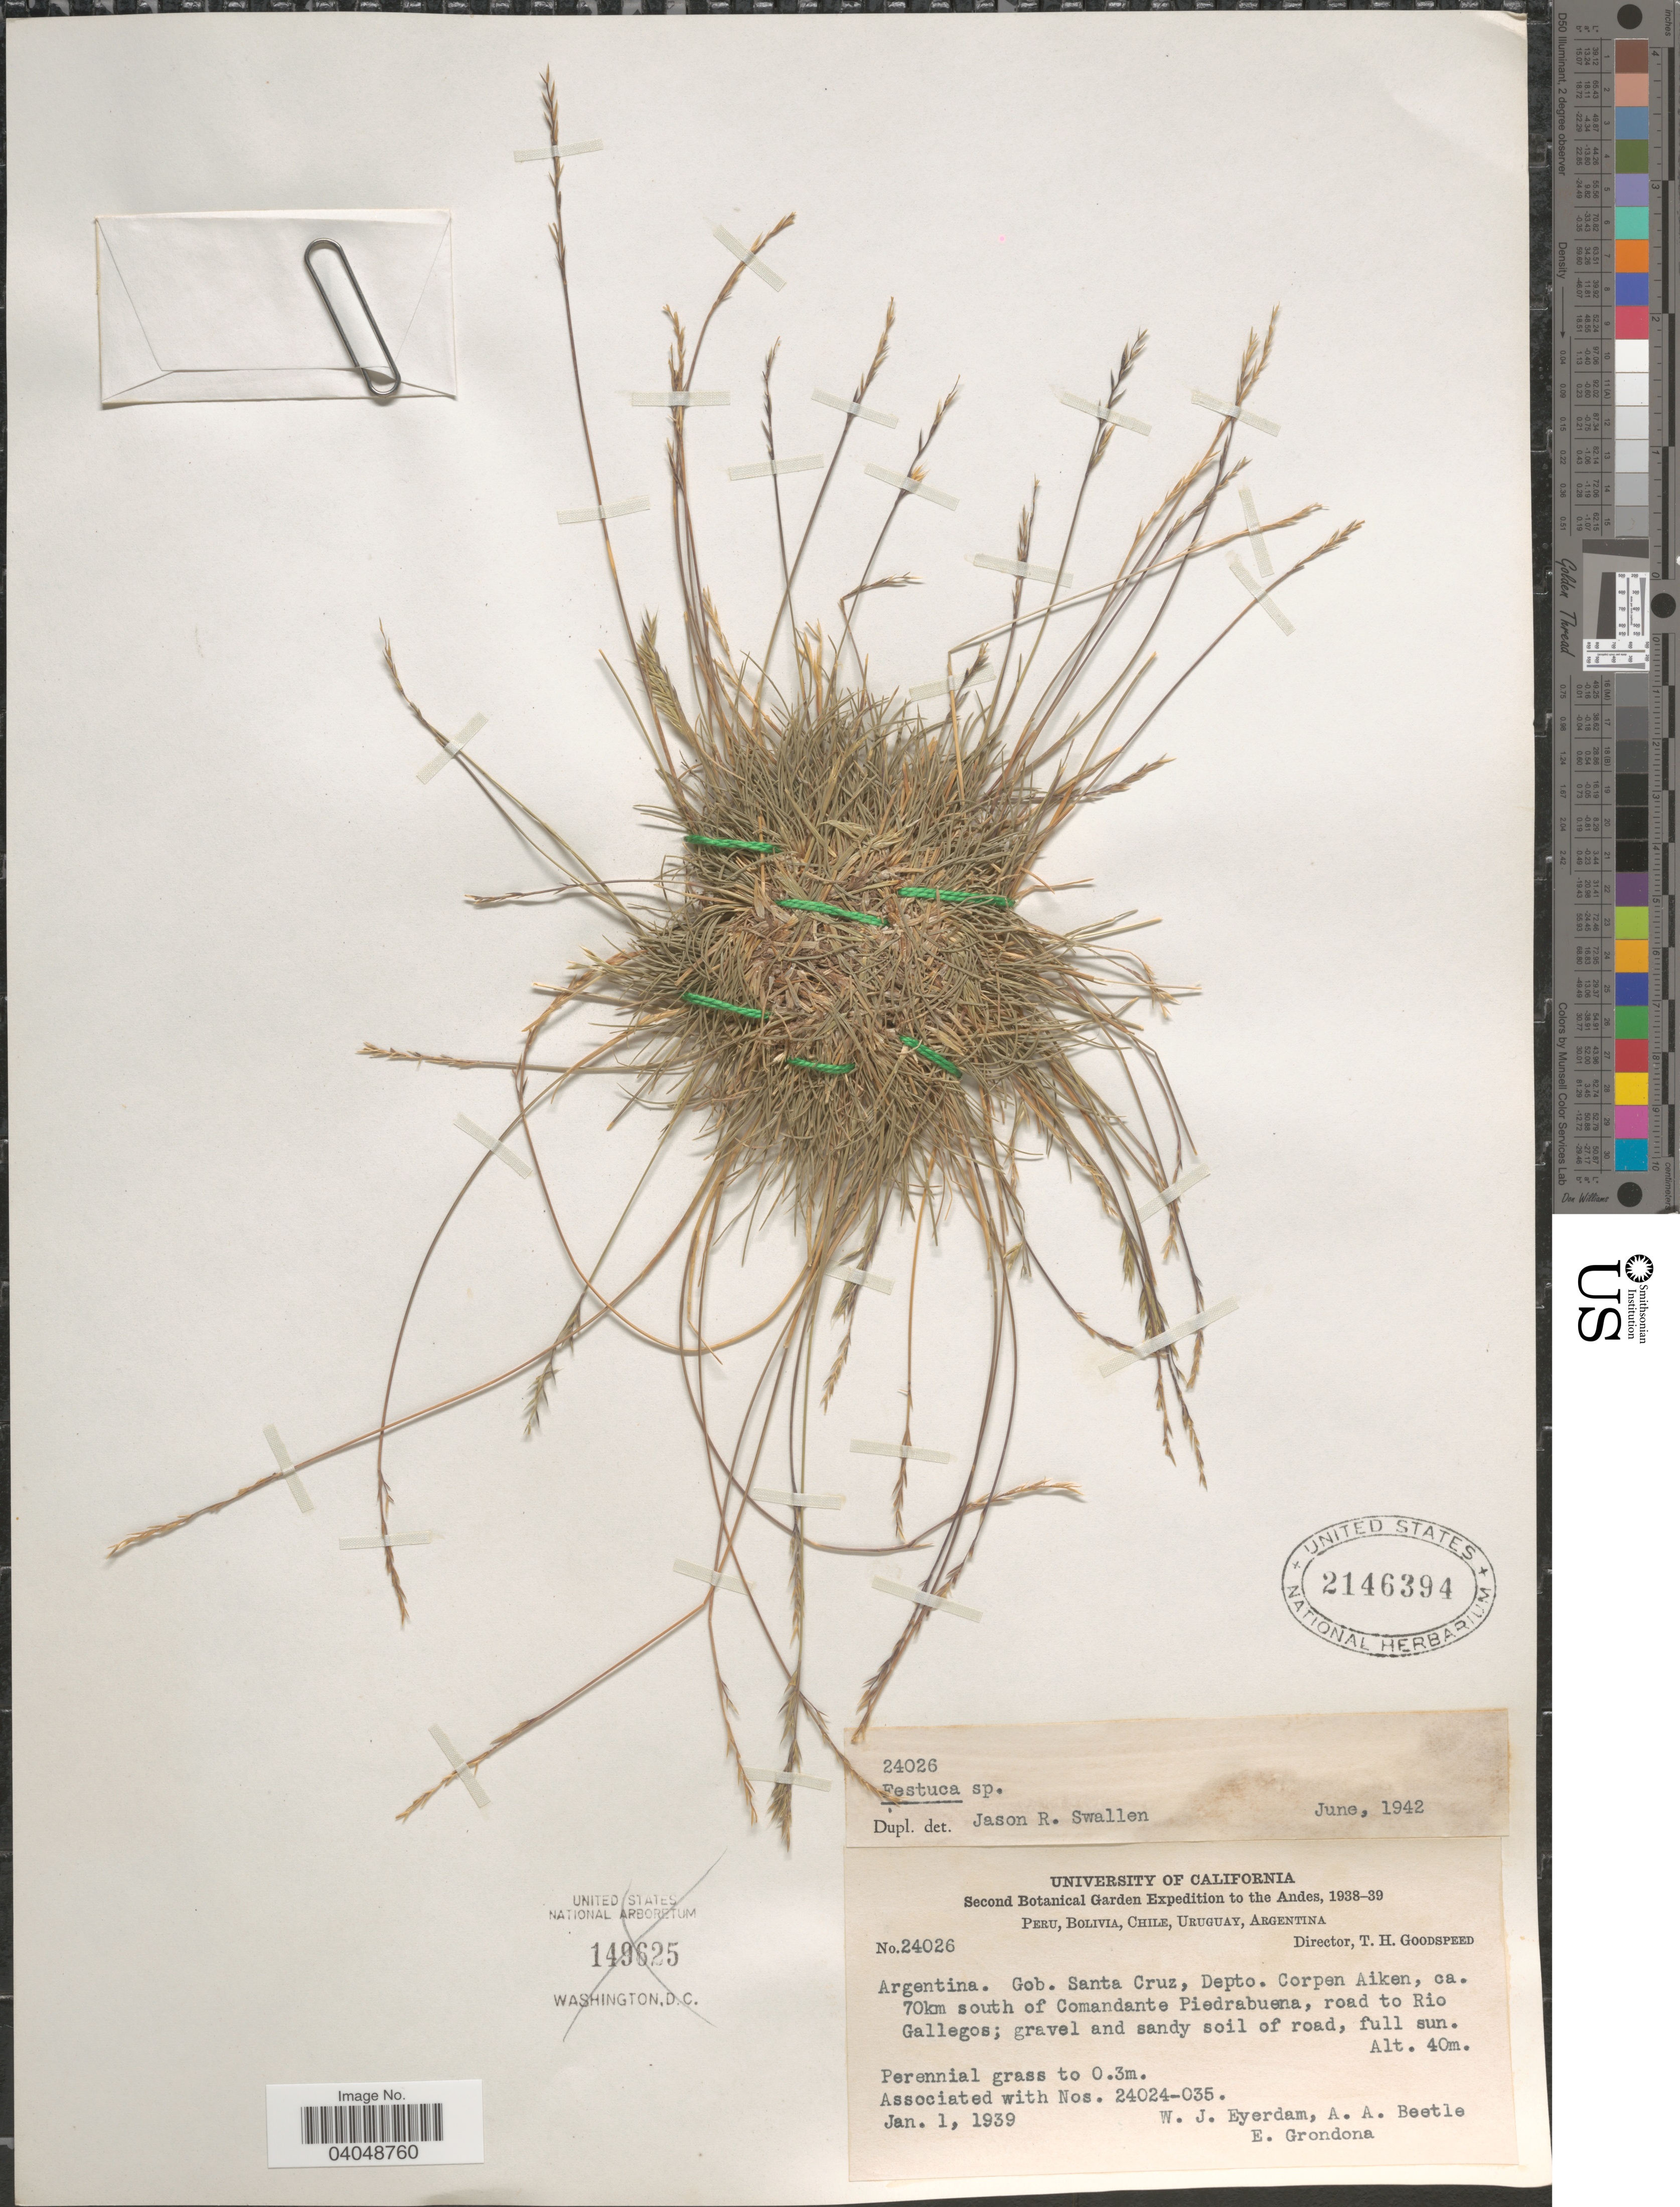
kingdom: Plantae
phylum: Tracheophyta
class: Liliopsida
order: Poales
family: Poaceae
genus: Festuca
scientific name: Festuca sp.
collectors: W. J. Eyerdam, A. A. Beetle & E. Grondona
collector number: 24026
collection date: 1939-01-01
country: Argentina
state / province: Santa Cruz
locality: The Andes. Gob. Santa Cruz, Depto. Corpen Aiken, ca. 70km south of Comandante Piedrabuena, road to Rio Gallegos.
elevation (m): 40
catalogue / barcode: US 2146394